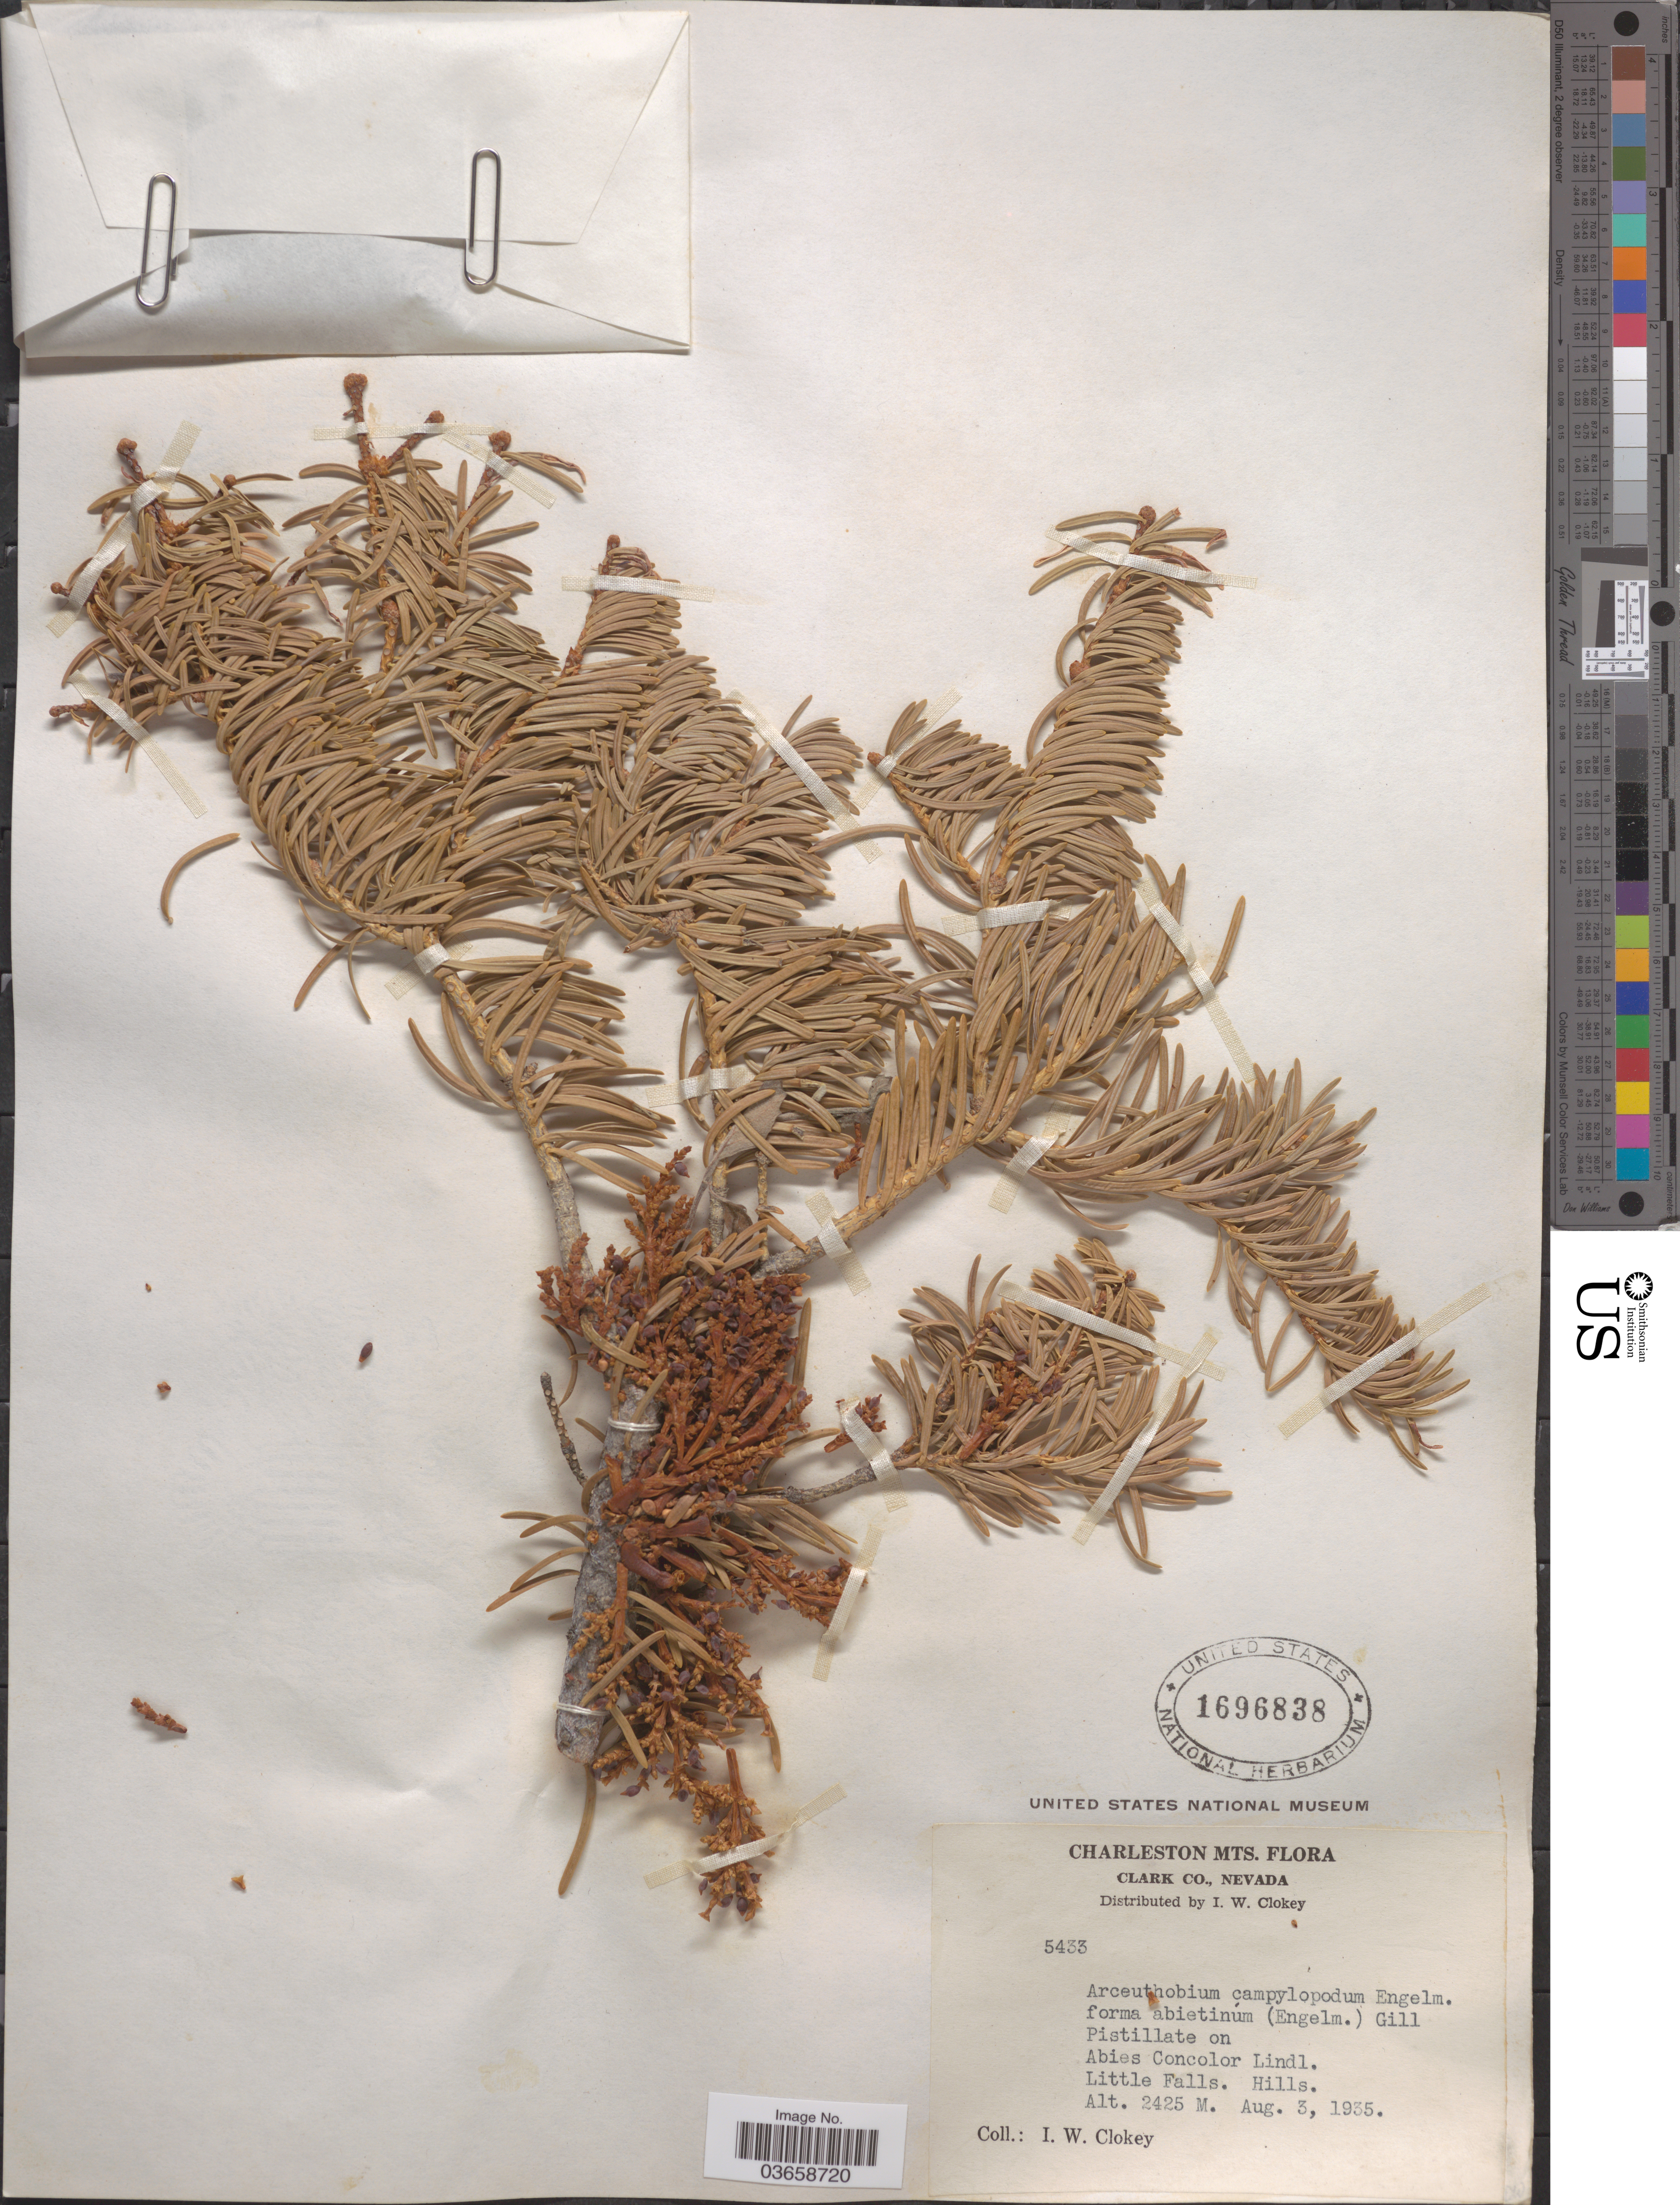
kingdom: Plantae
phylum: Tracheophyta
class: Magnoliopsida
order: Santalales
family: Viscaceae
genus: Arceuthobium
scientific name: Arceuthobium abietinum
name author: (Engelm.) Munz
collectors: I. W. Clokey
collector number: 5433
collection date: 1935-08-03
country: United States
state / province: Nevada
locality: Charleston Mts. Clark Co. Little Falls. Hills.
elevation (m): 2425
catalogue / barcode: US 1696838